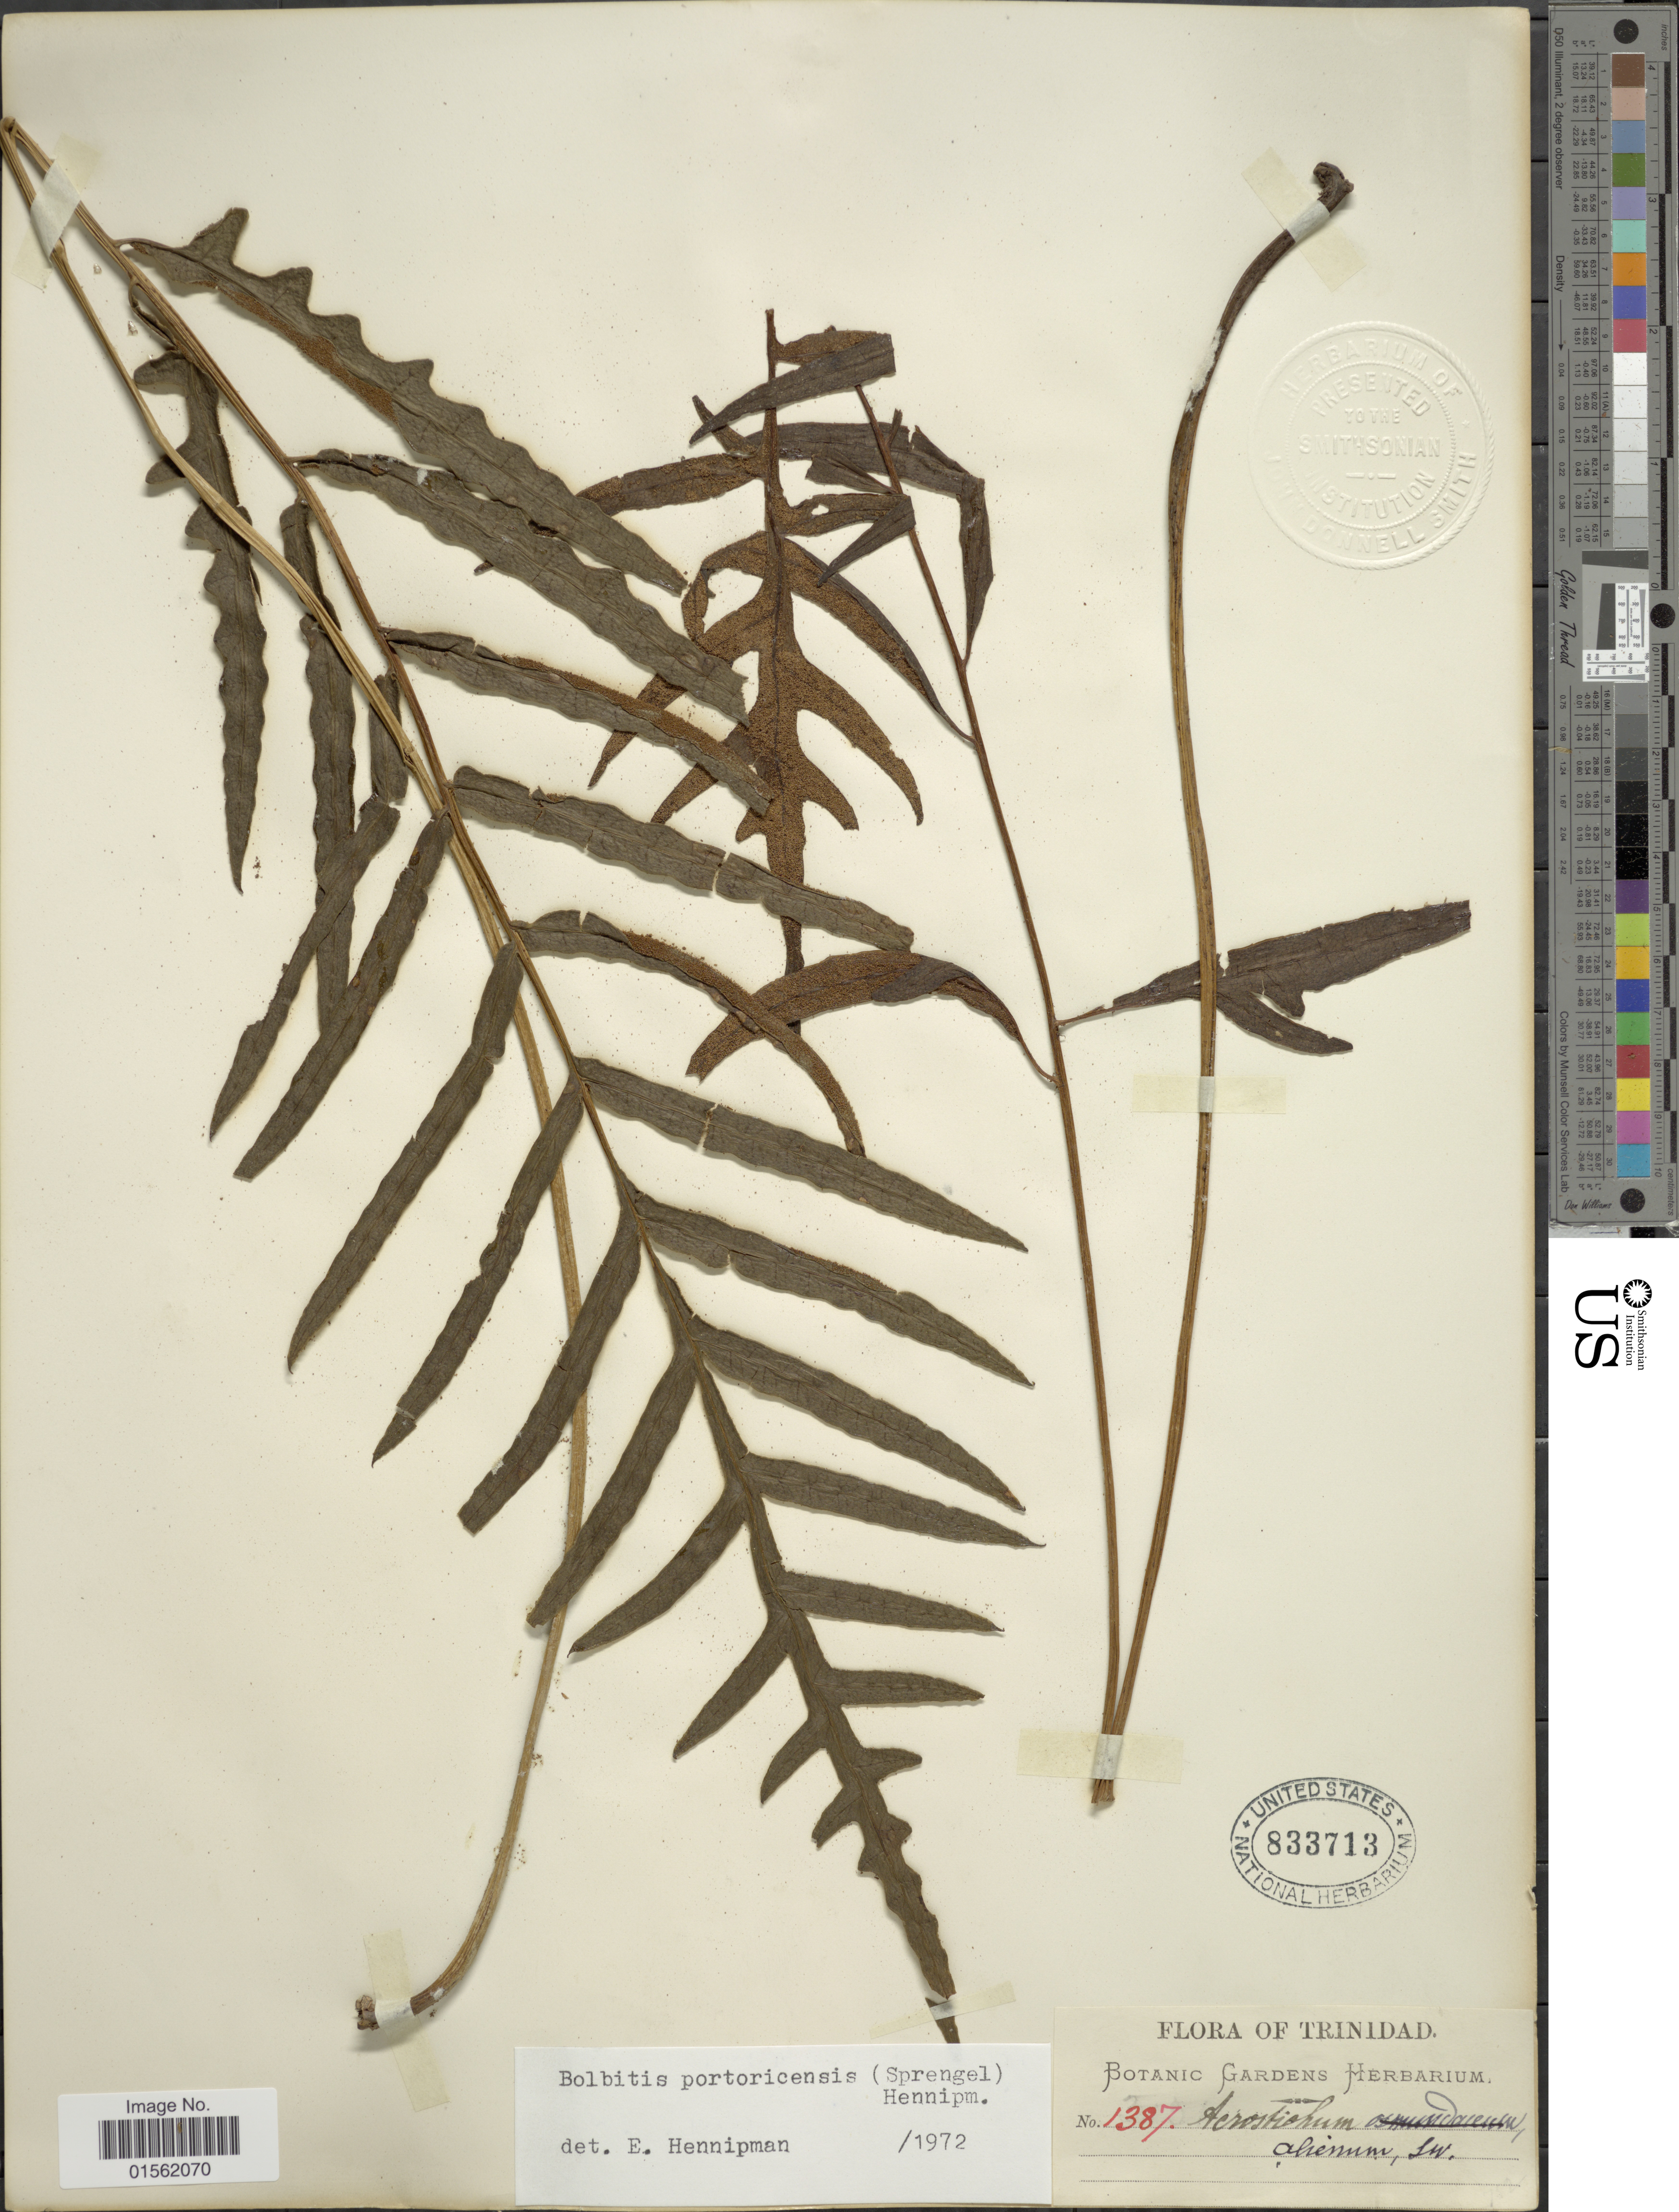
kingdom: Plantae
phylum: Tracheophyta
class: Polypodiopsida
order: Polypodiales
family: Dryopteridaceae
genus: Bolbitis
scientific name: Bolbitis portoricensis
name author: (Spreng.) Hennipman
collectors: Botanic Gardens Herbarium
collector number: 1387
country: Trinidad and Tobago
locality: Trinidad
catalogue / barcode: US 833713